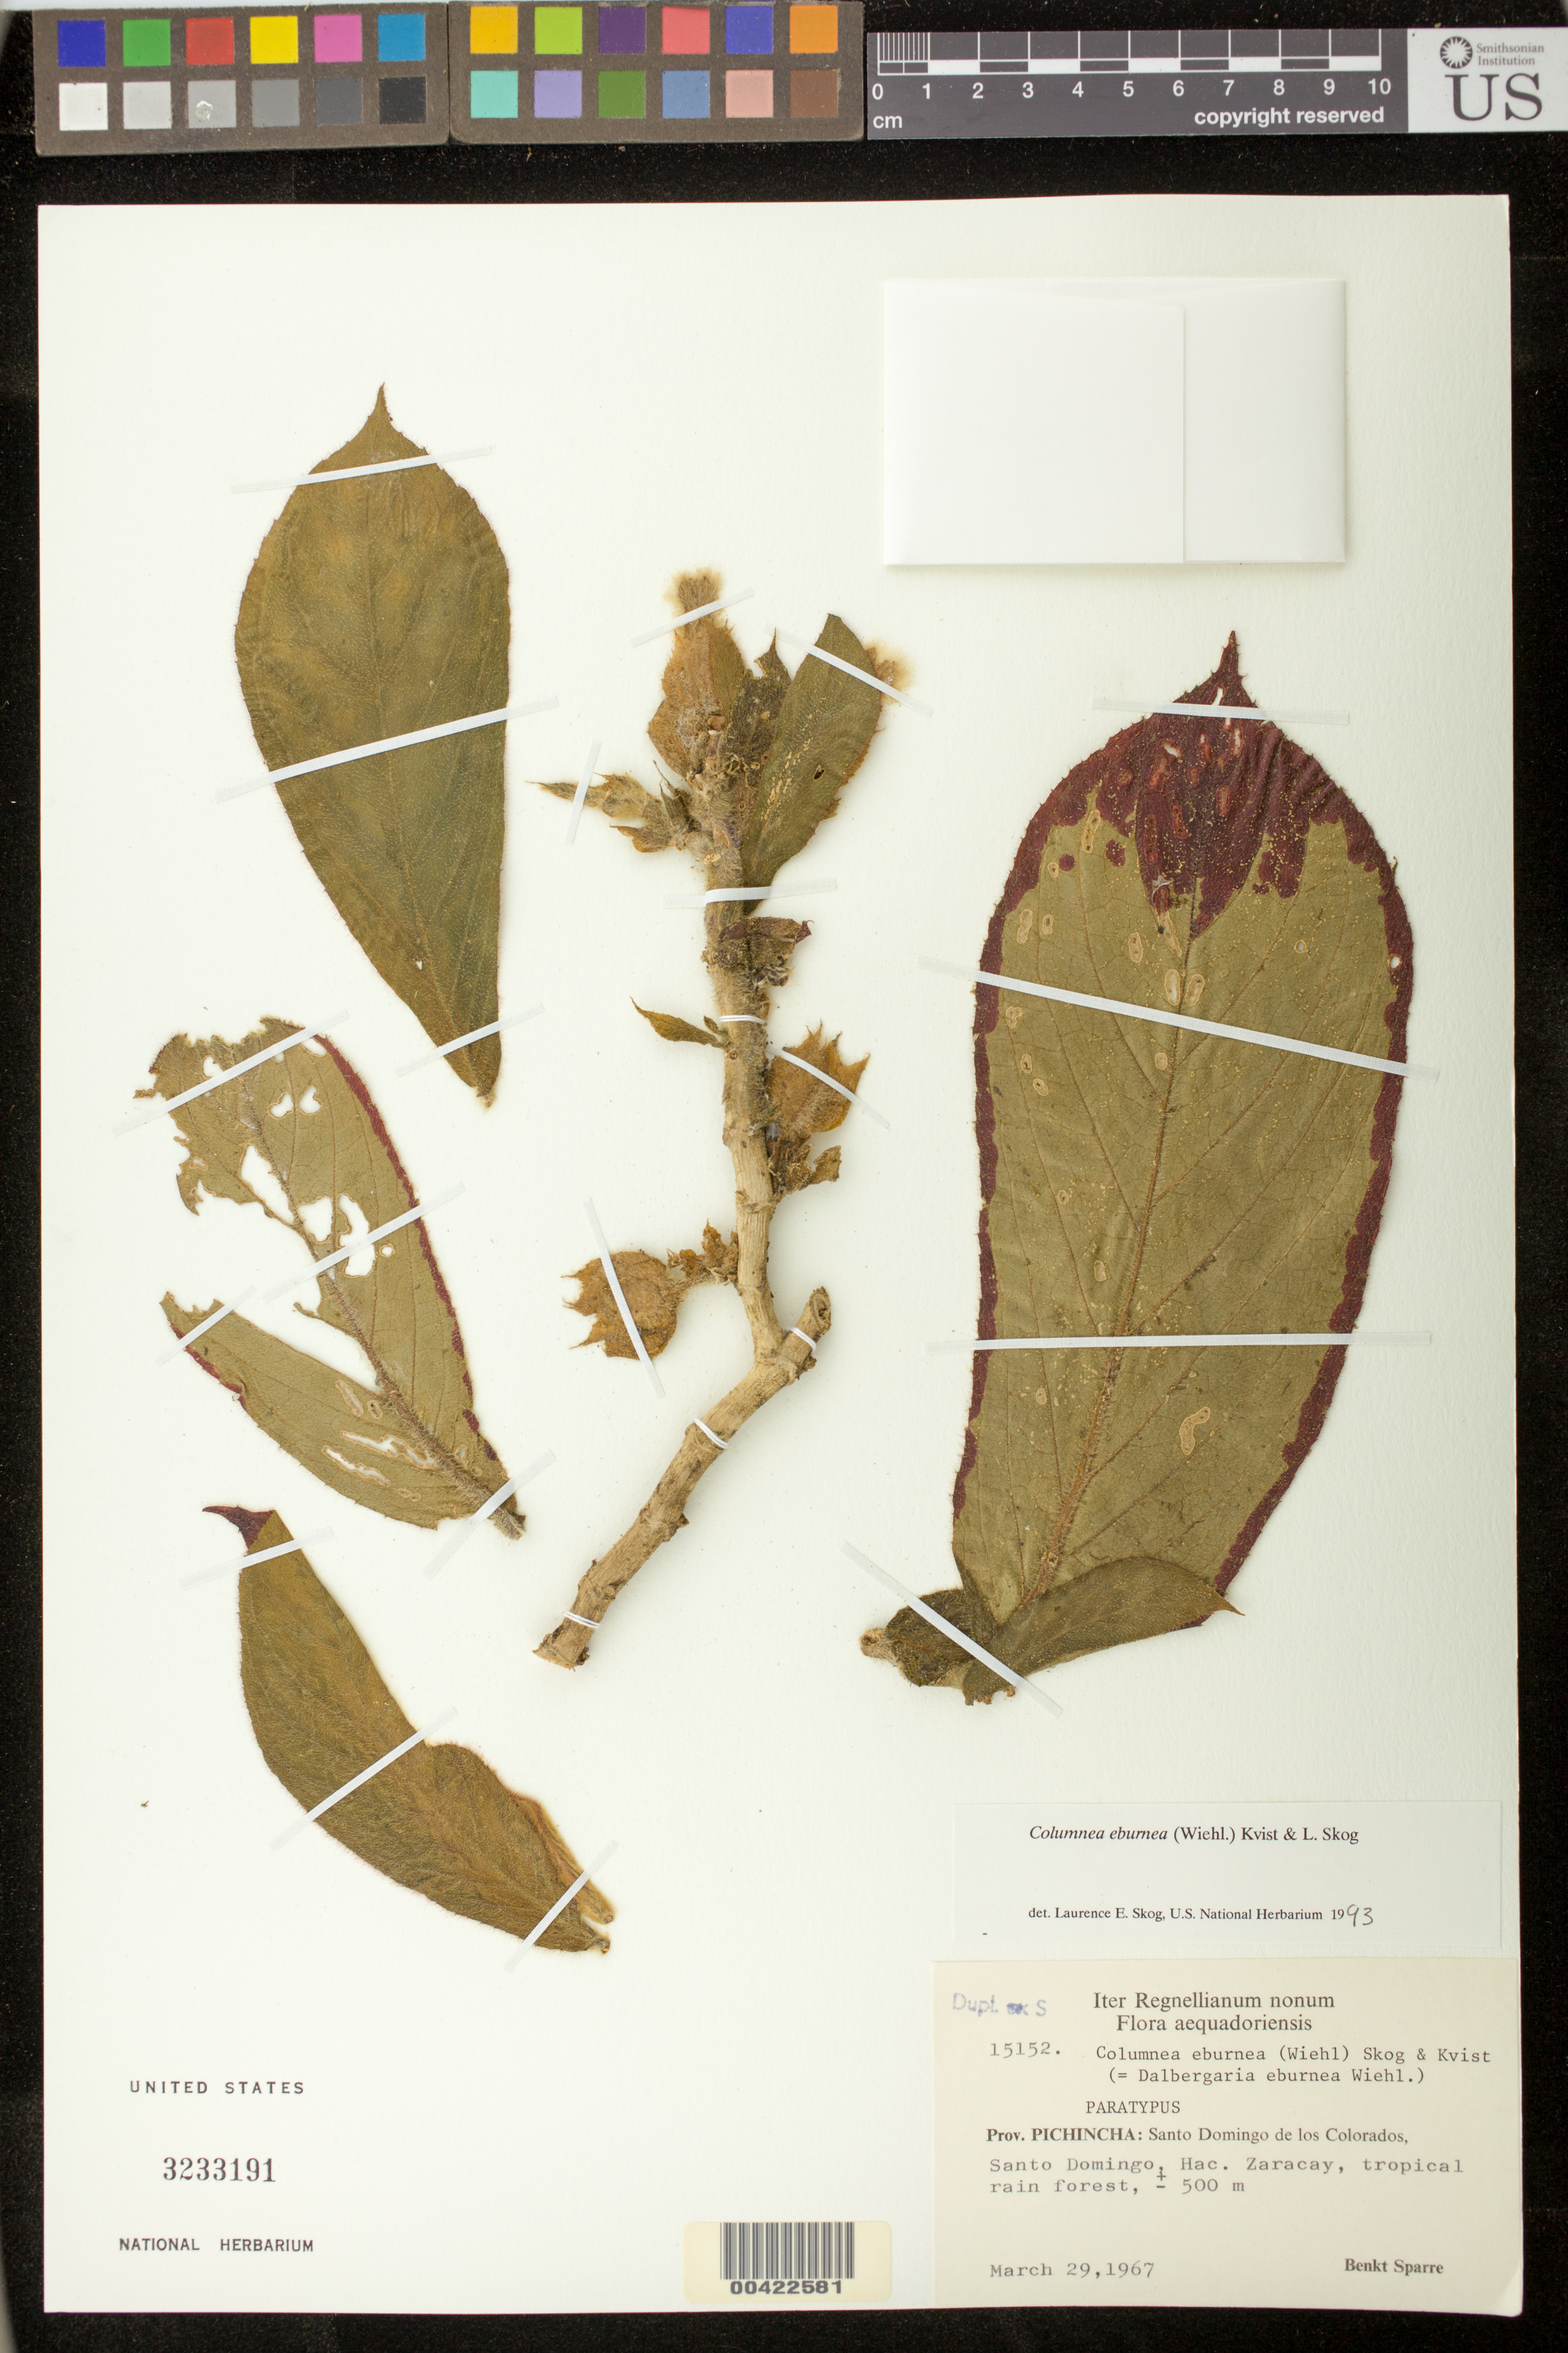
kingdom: Plantae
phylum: Tracheophyta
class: Magnoliopsida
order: Lamiales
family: Gesneriaceae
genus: Columnea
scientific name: Columnea eburnea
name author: (Wiehler) L.P. Kvist & L.E. Skog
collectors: B. Sparre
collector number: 15152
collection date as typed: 29 Mar 1967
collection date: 1967-03-29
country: Ecuador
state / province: Pichincha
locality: Santo Domingo de los Colorados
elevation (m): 500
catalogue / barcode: US 3233191